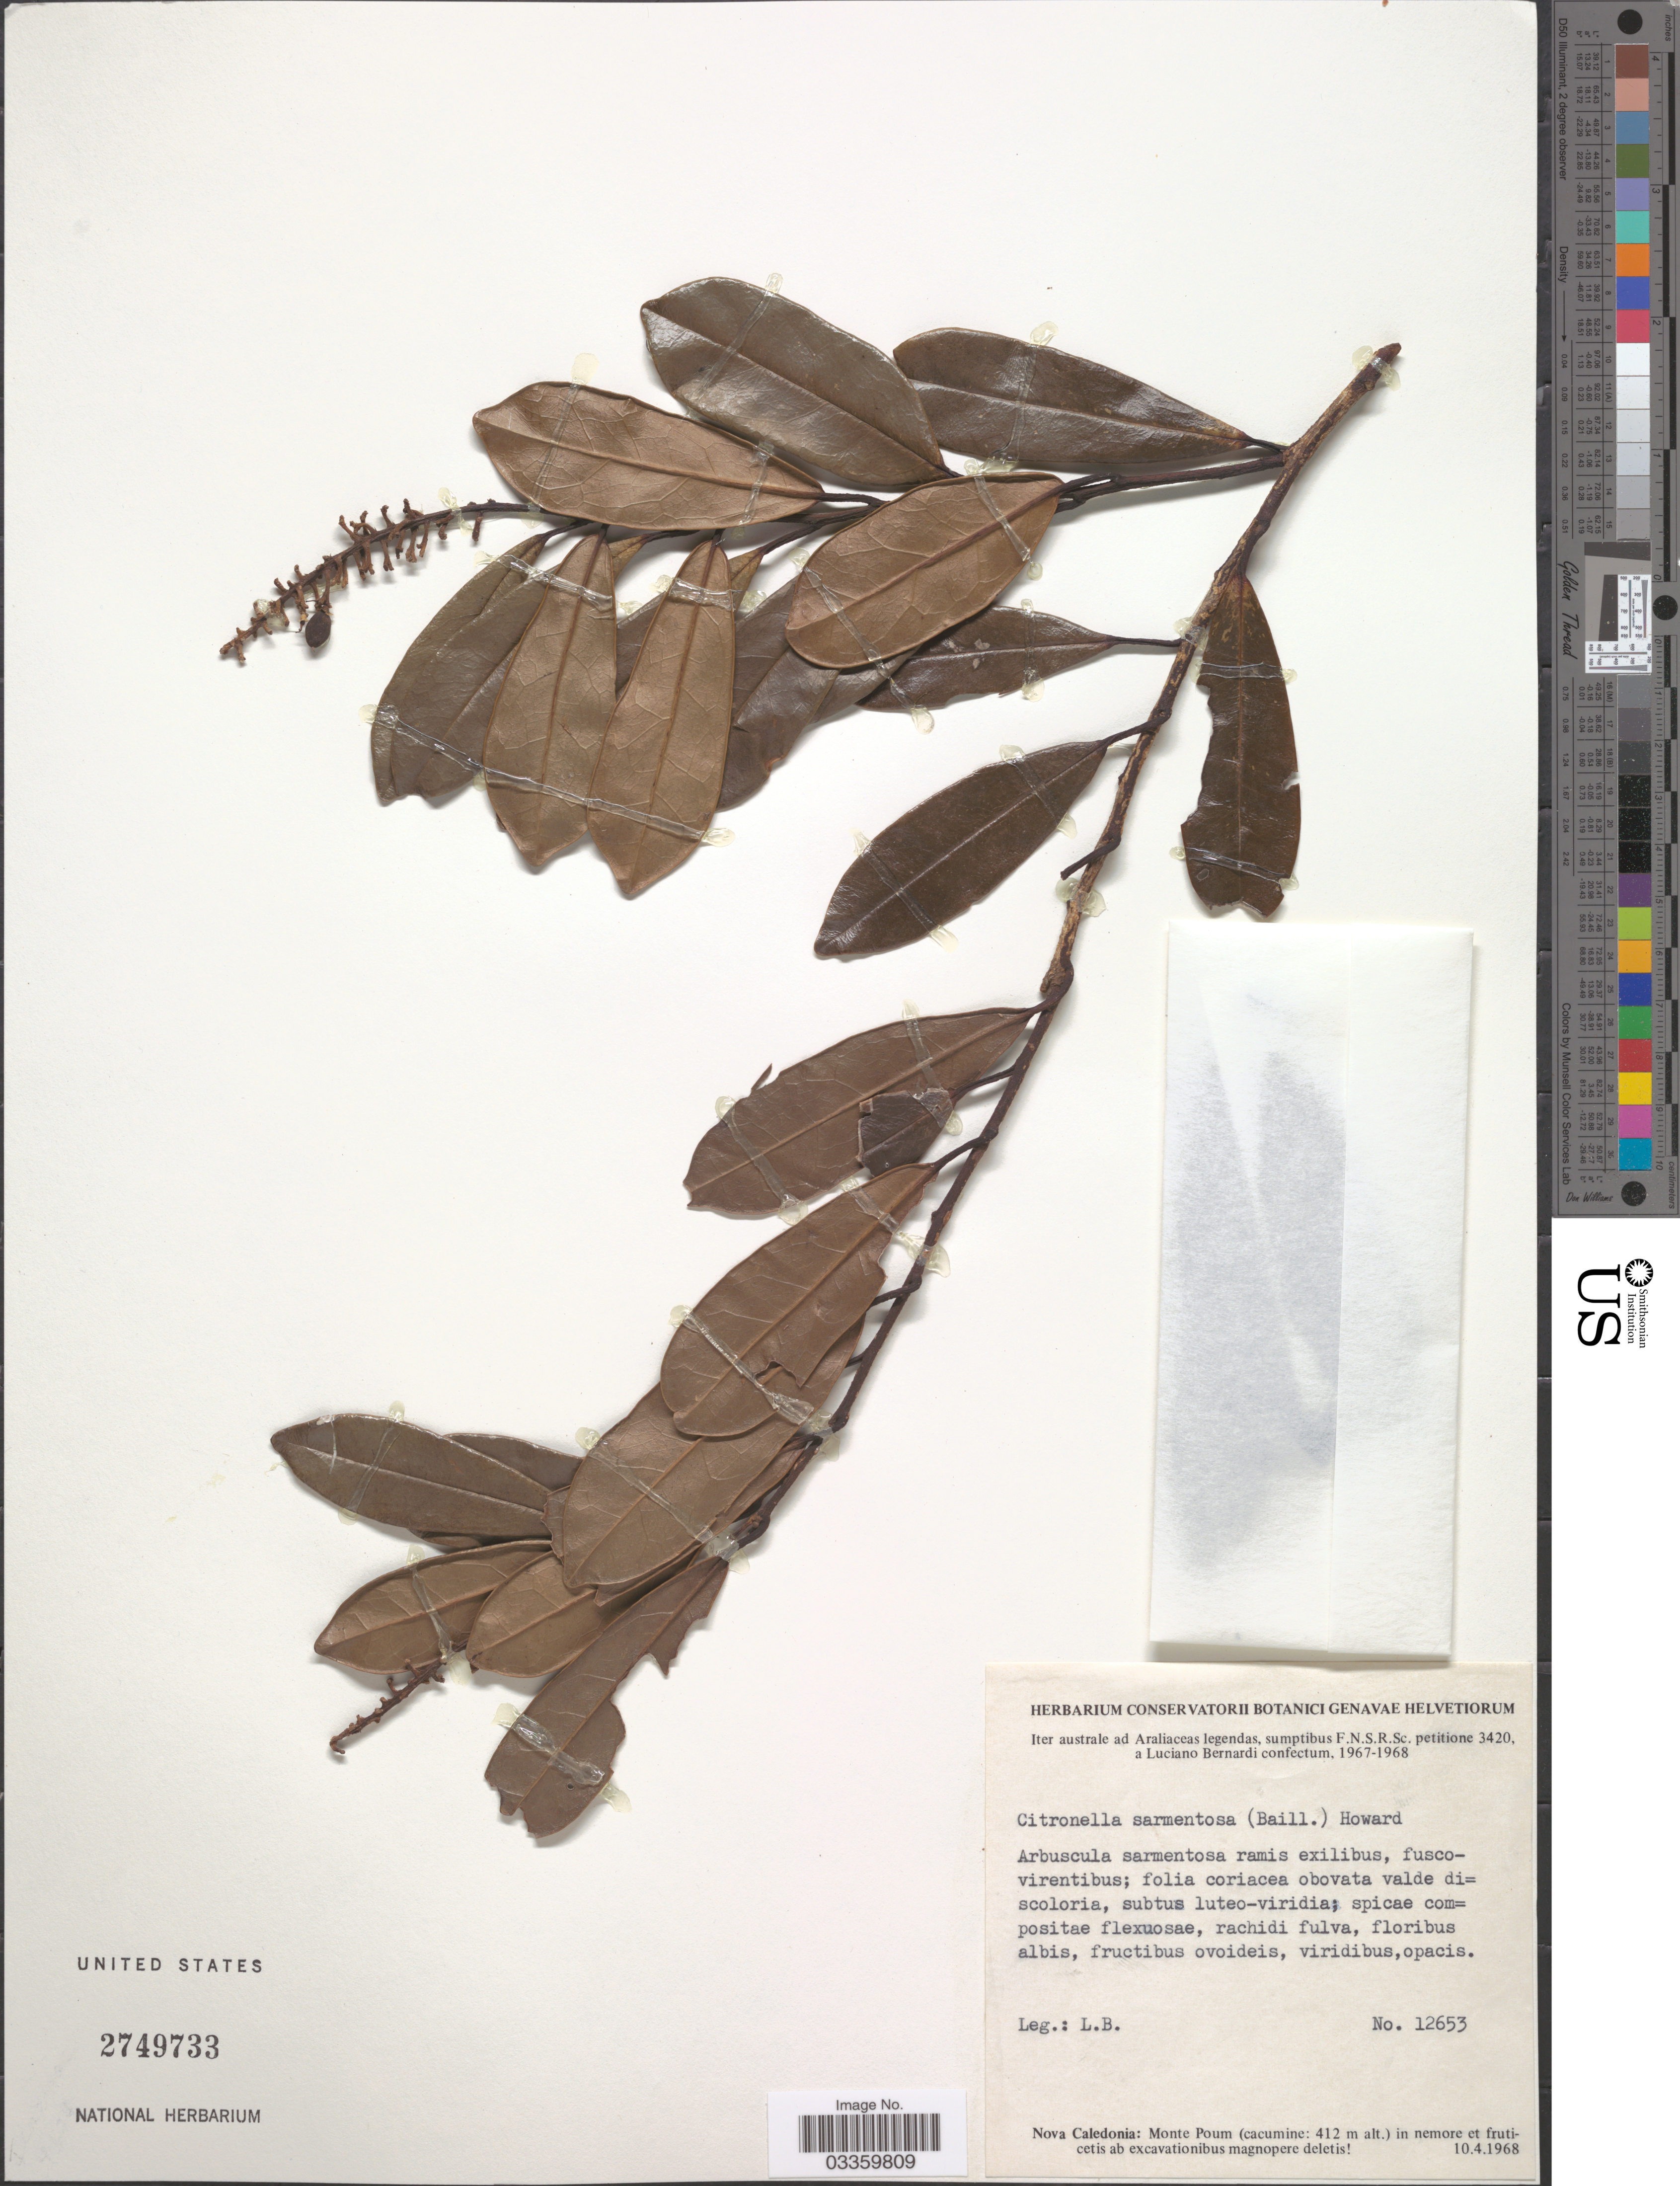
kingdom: Plantae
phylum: Tracheophyta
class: Magnoliopsida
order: Cardiopteridales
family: Cardiopteridaceae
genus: Citronella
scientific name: Citronella sarmentosa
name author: (Baill.) R.A. Howard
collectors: L. Bernardi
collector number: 12653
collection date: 1968-04-10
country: New Caledonia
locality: Nova Caledonia: Monte Poum.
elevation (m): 412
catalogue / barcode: US 2749733